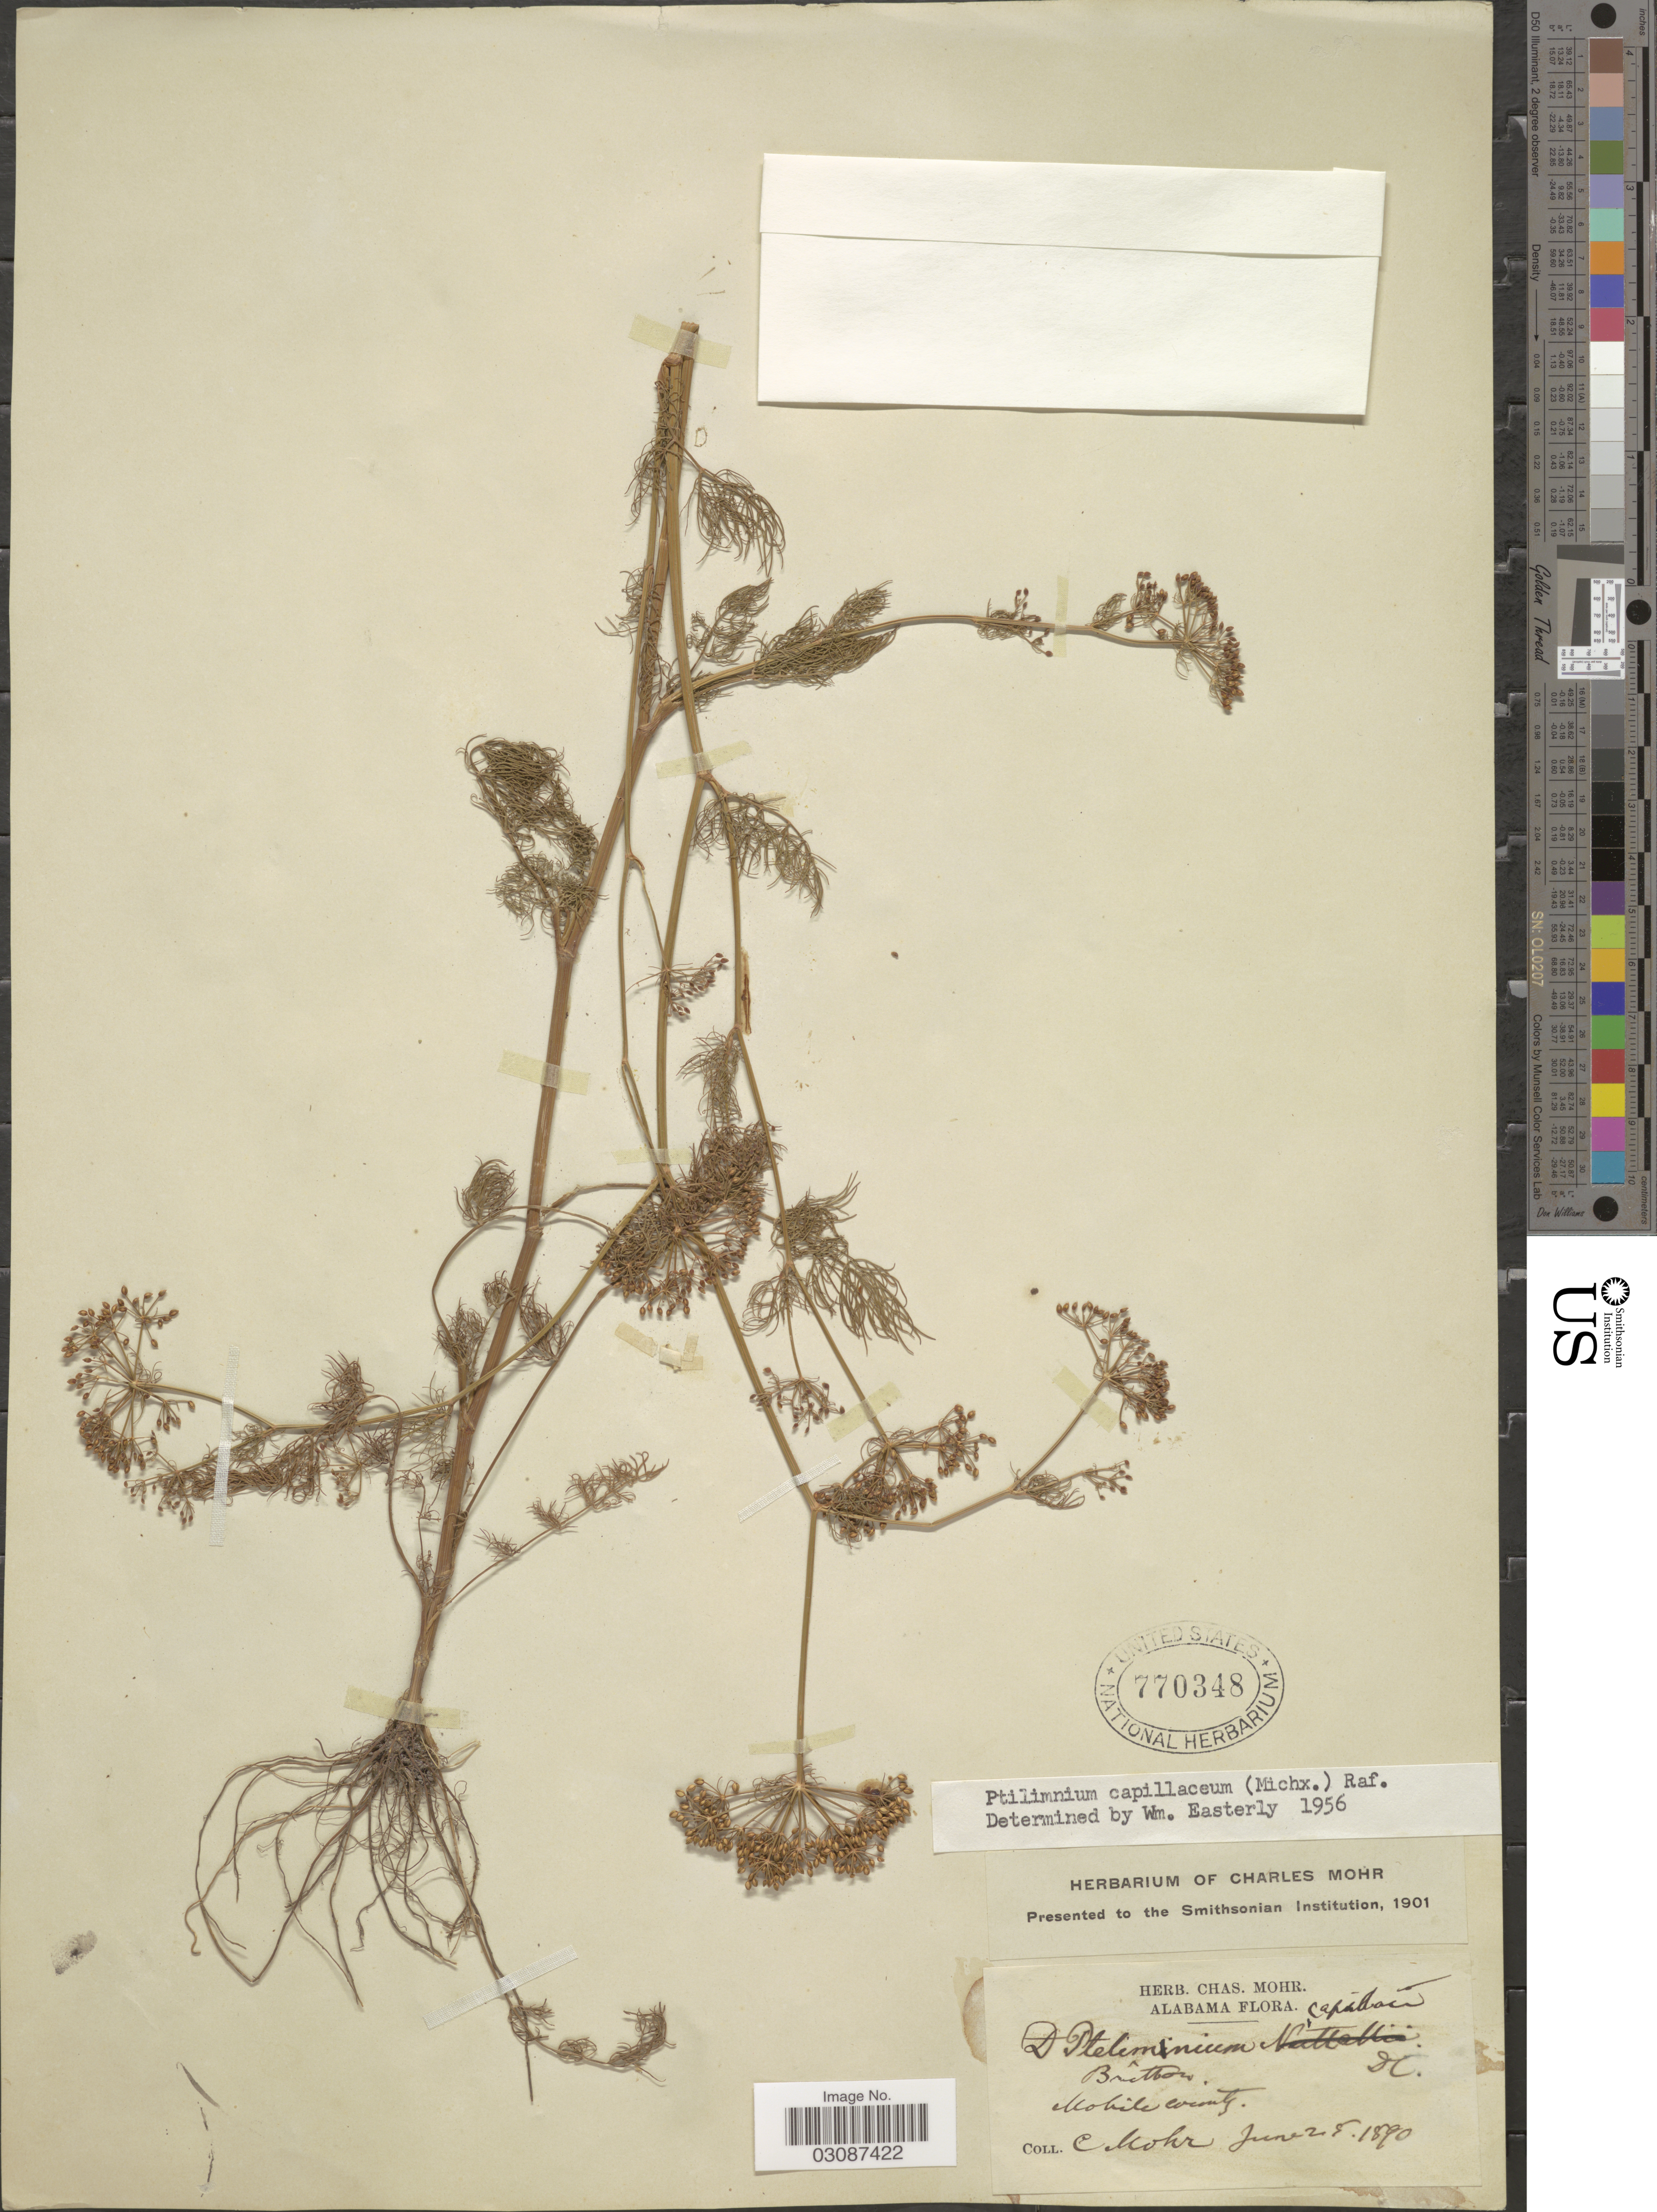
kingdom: Plantae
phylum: Tracheophyta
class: Magnoliopsida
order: Apiales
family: Apiaceae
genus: Ptilimnium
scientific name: Ptilimnium capillaceum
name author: (Michx.) Raf.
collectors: Mohr, C. T. (herbarium)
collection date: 1890-06-25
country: United States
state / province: Alabama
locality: Mobile county.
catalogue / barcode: US 770348